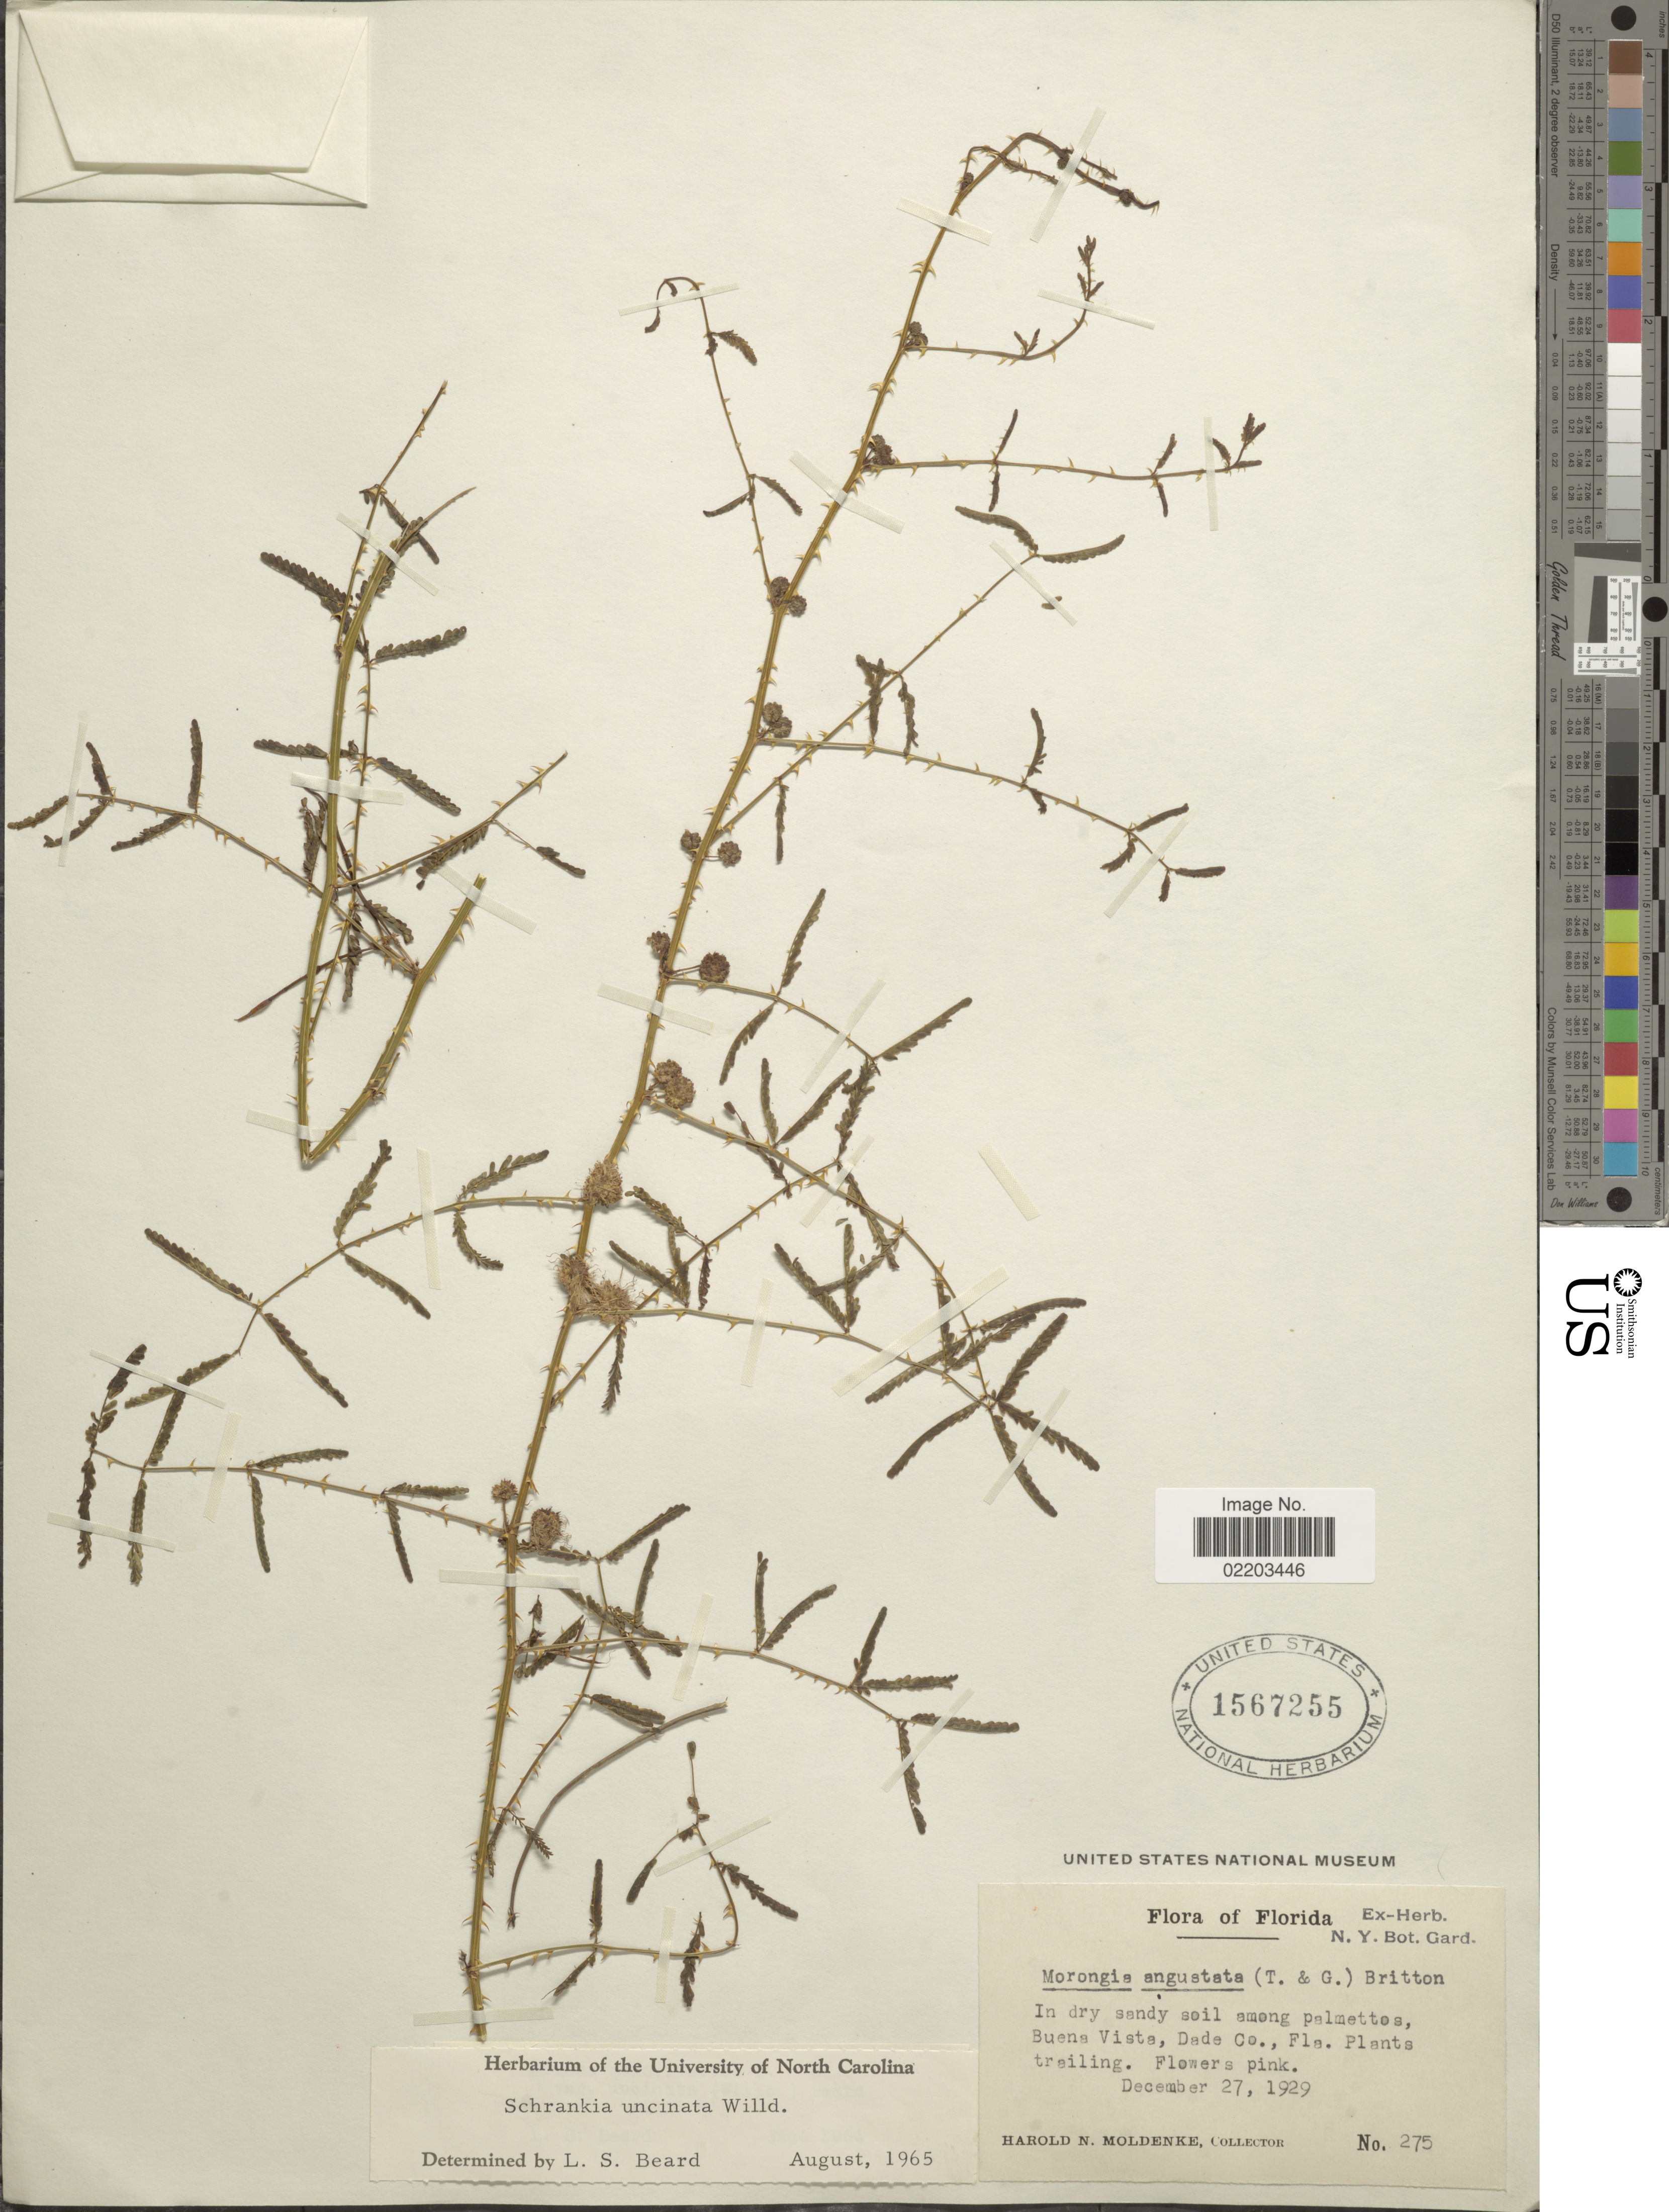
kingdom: Plantae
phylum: Tracheophyta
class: Magnoliopsida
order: Fabales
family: Fabaceae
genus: Mimosa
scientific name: Mimosa floridana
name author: (Chapm.) Weakley & Flores-Cruz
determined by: Strong, M. T., (US), Smithsonian Institution - National Museum of Natural History (UNITED STATES)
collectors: H. N. Moldenke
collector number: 275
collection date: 1929-12-27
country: United States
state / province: Florida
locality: In dry sandy soil among pakmettos, Buena Vista, Dade Co., Fla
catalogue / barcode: US 1567255